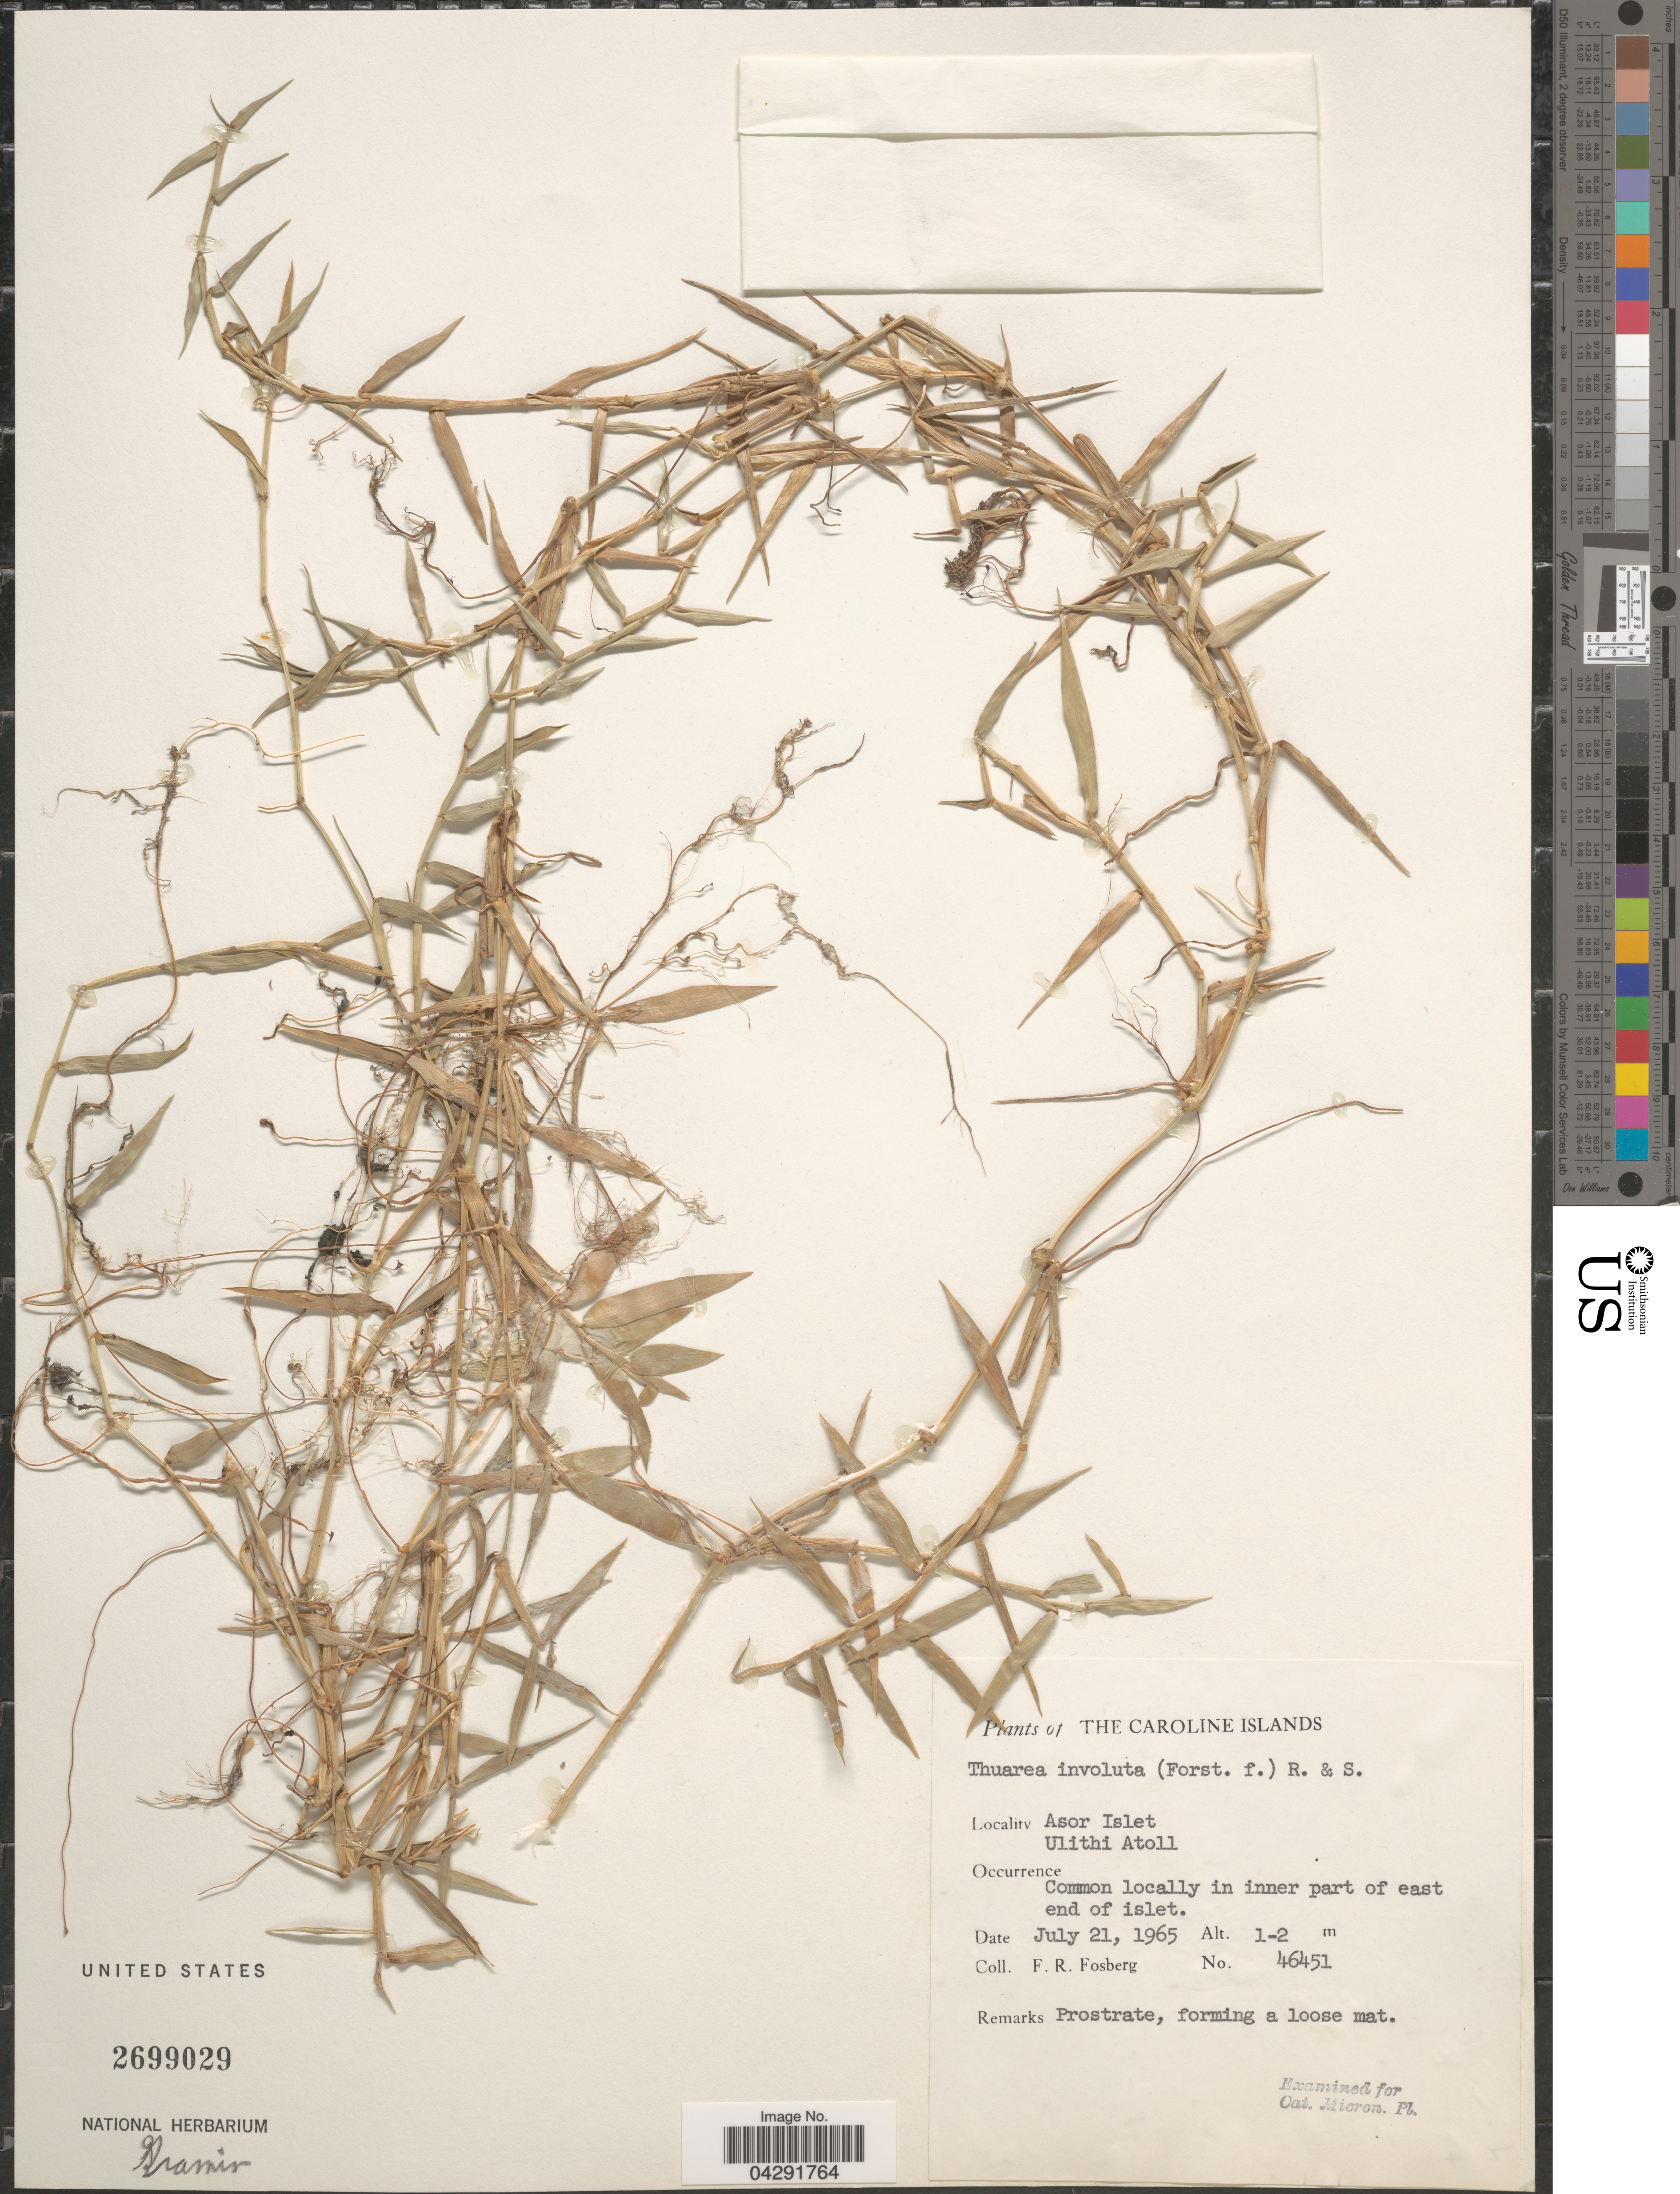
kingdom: Plantae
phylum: Tracheophyta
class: Liliopsida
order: Poales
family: Poaceae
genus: Thuarea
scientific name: Thuarea involuta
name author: (G. Forst.) R. Br. ex Sm.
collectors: F. R. Fosberg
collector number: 46451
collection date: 1965-07-21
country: Micronesia, Federated States of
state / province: Yap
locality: The Caroline Islands. Asor Islet Ulithi Atoll. Common locally in inner part of east end of islet.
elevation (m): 1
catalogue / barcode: US 2699029